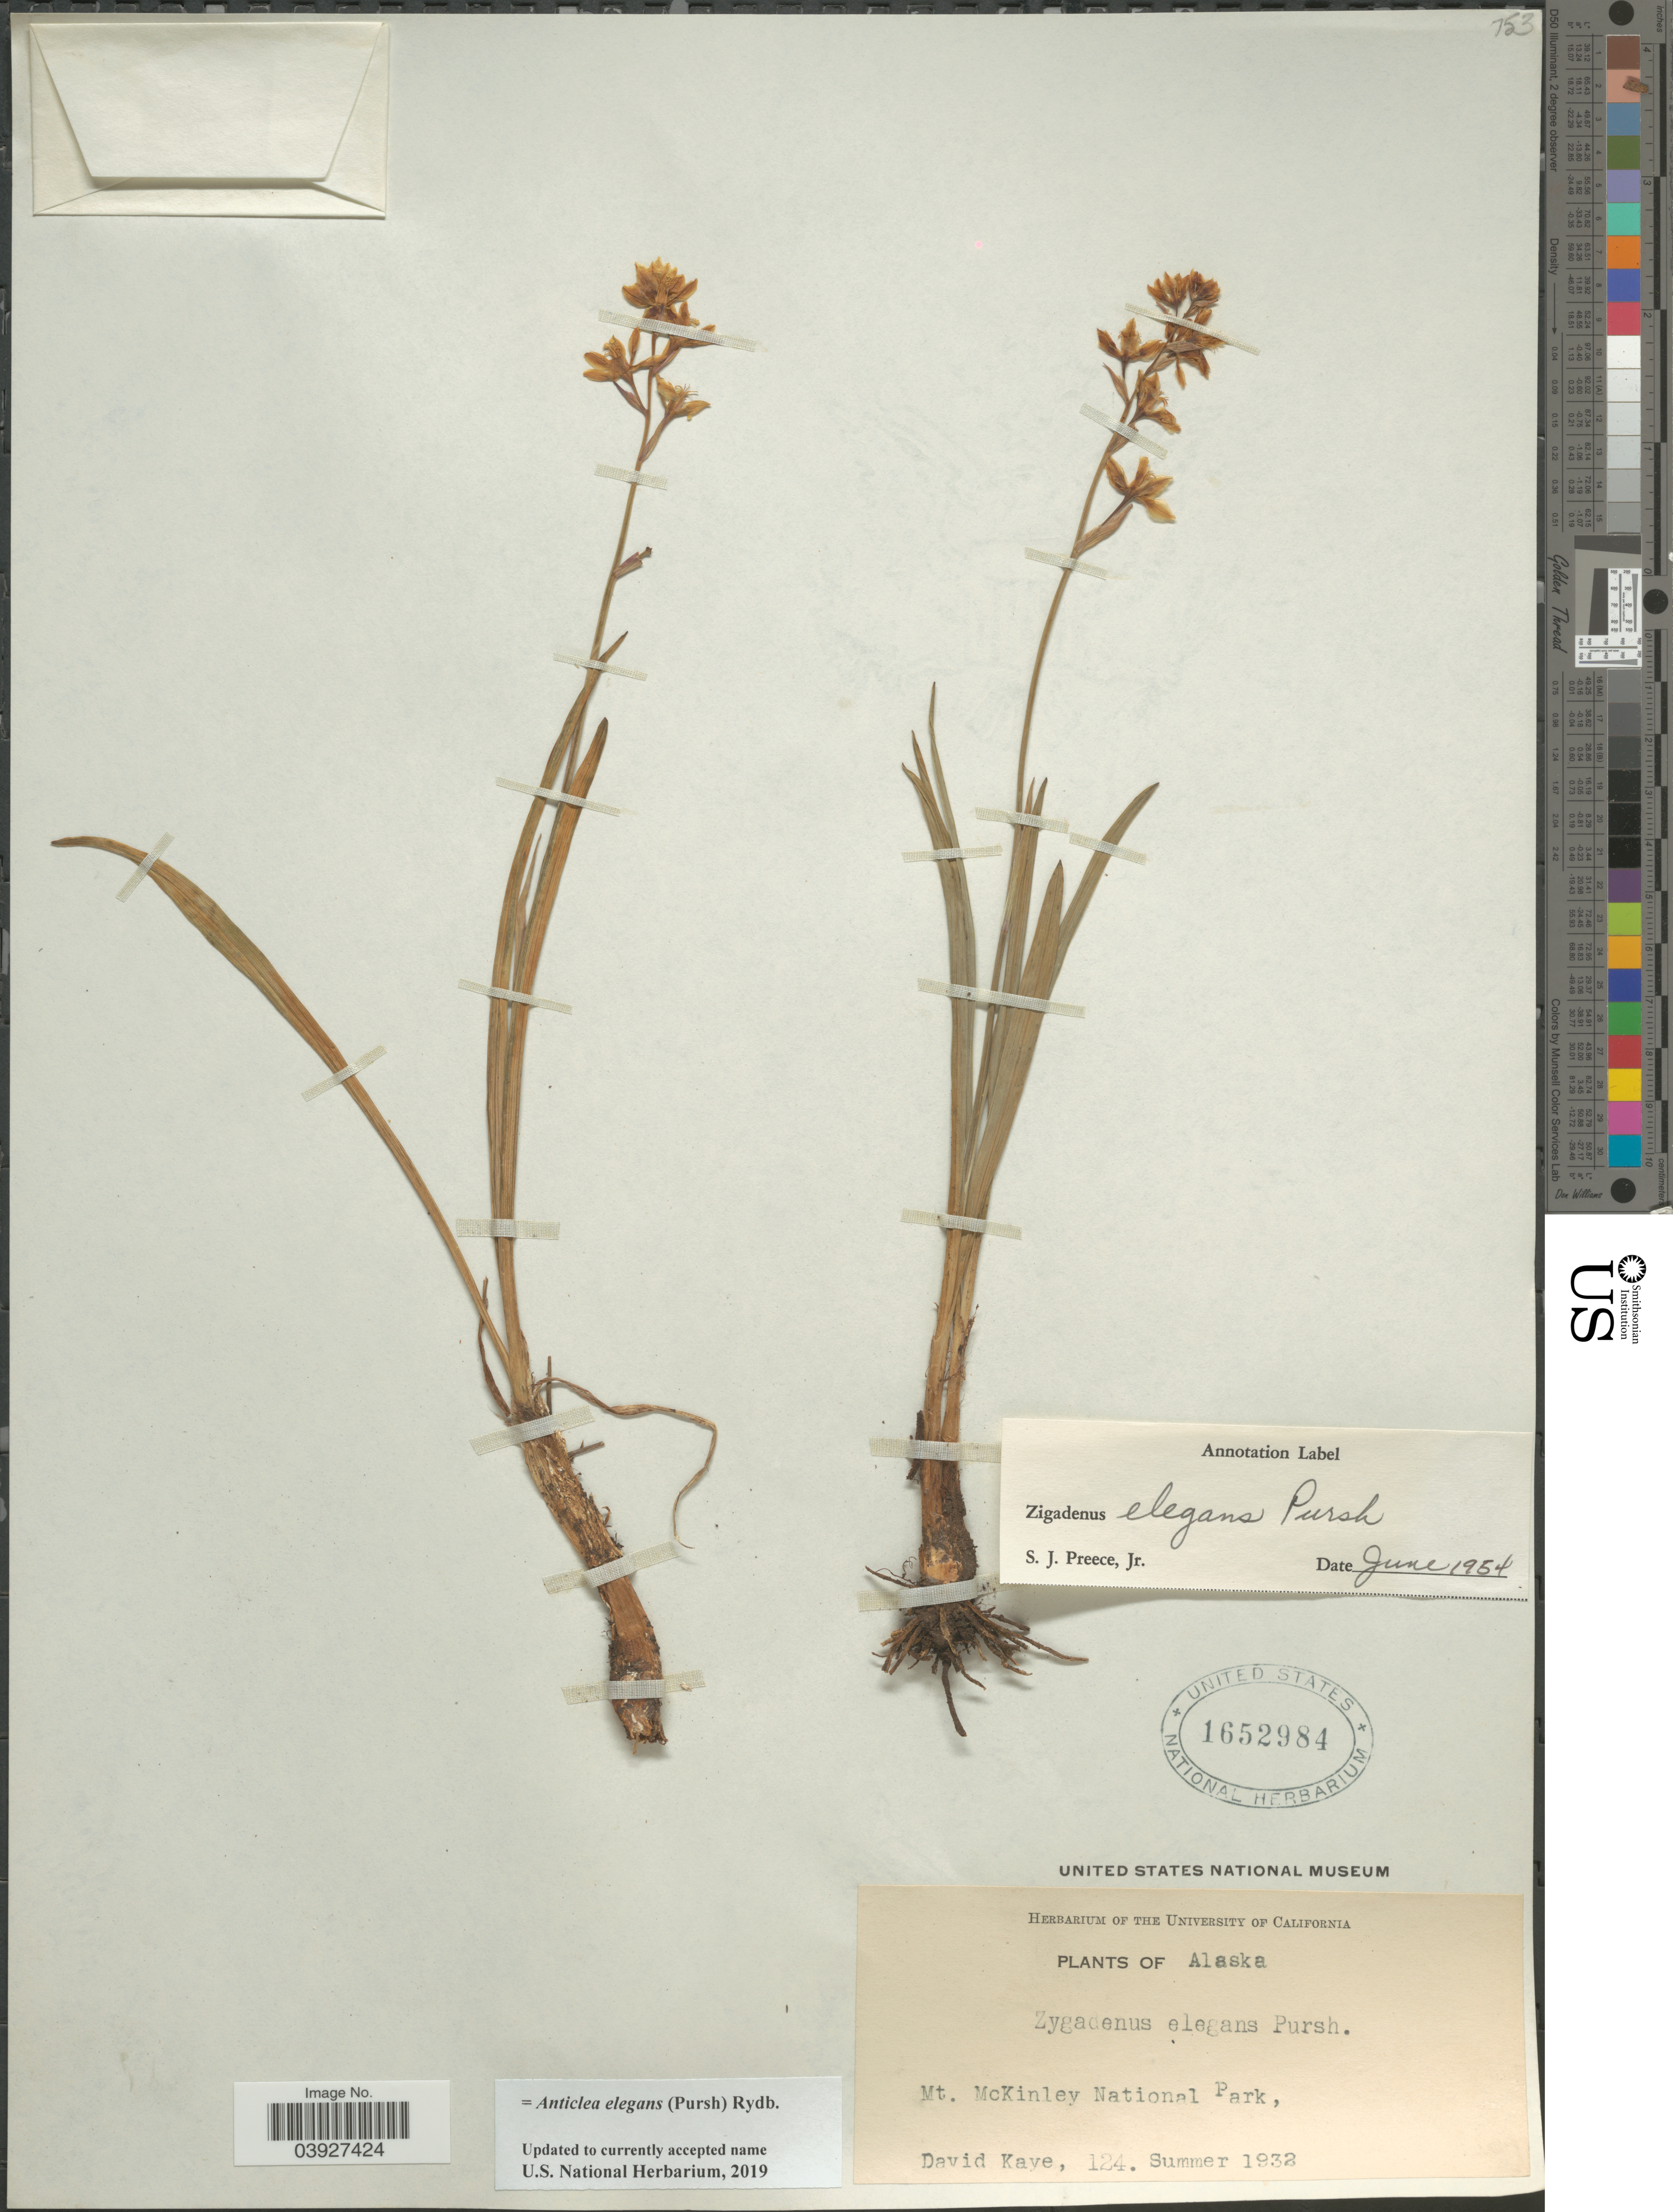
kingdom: Plantae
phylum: Tracheophyta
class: Liliopsida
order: Liliales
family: Melanthiaceae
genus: Anticlea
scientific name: Anticlea elegans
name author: (Pursh) Rydb.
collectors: D. Kaye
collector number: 124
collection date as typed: Summer 1932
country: United States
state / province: Alaska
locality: Mt. McKinley National Park.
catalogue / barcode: US 1652984